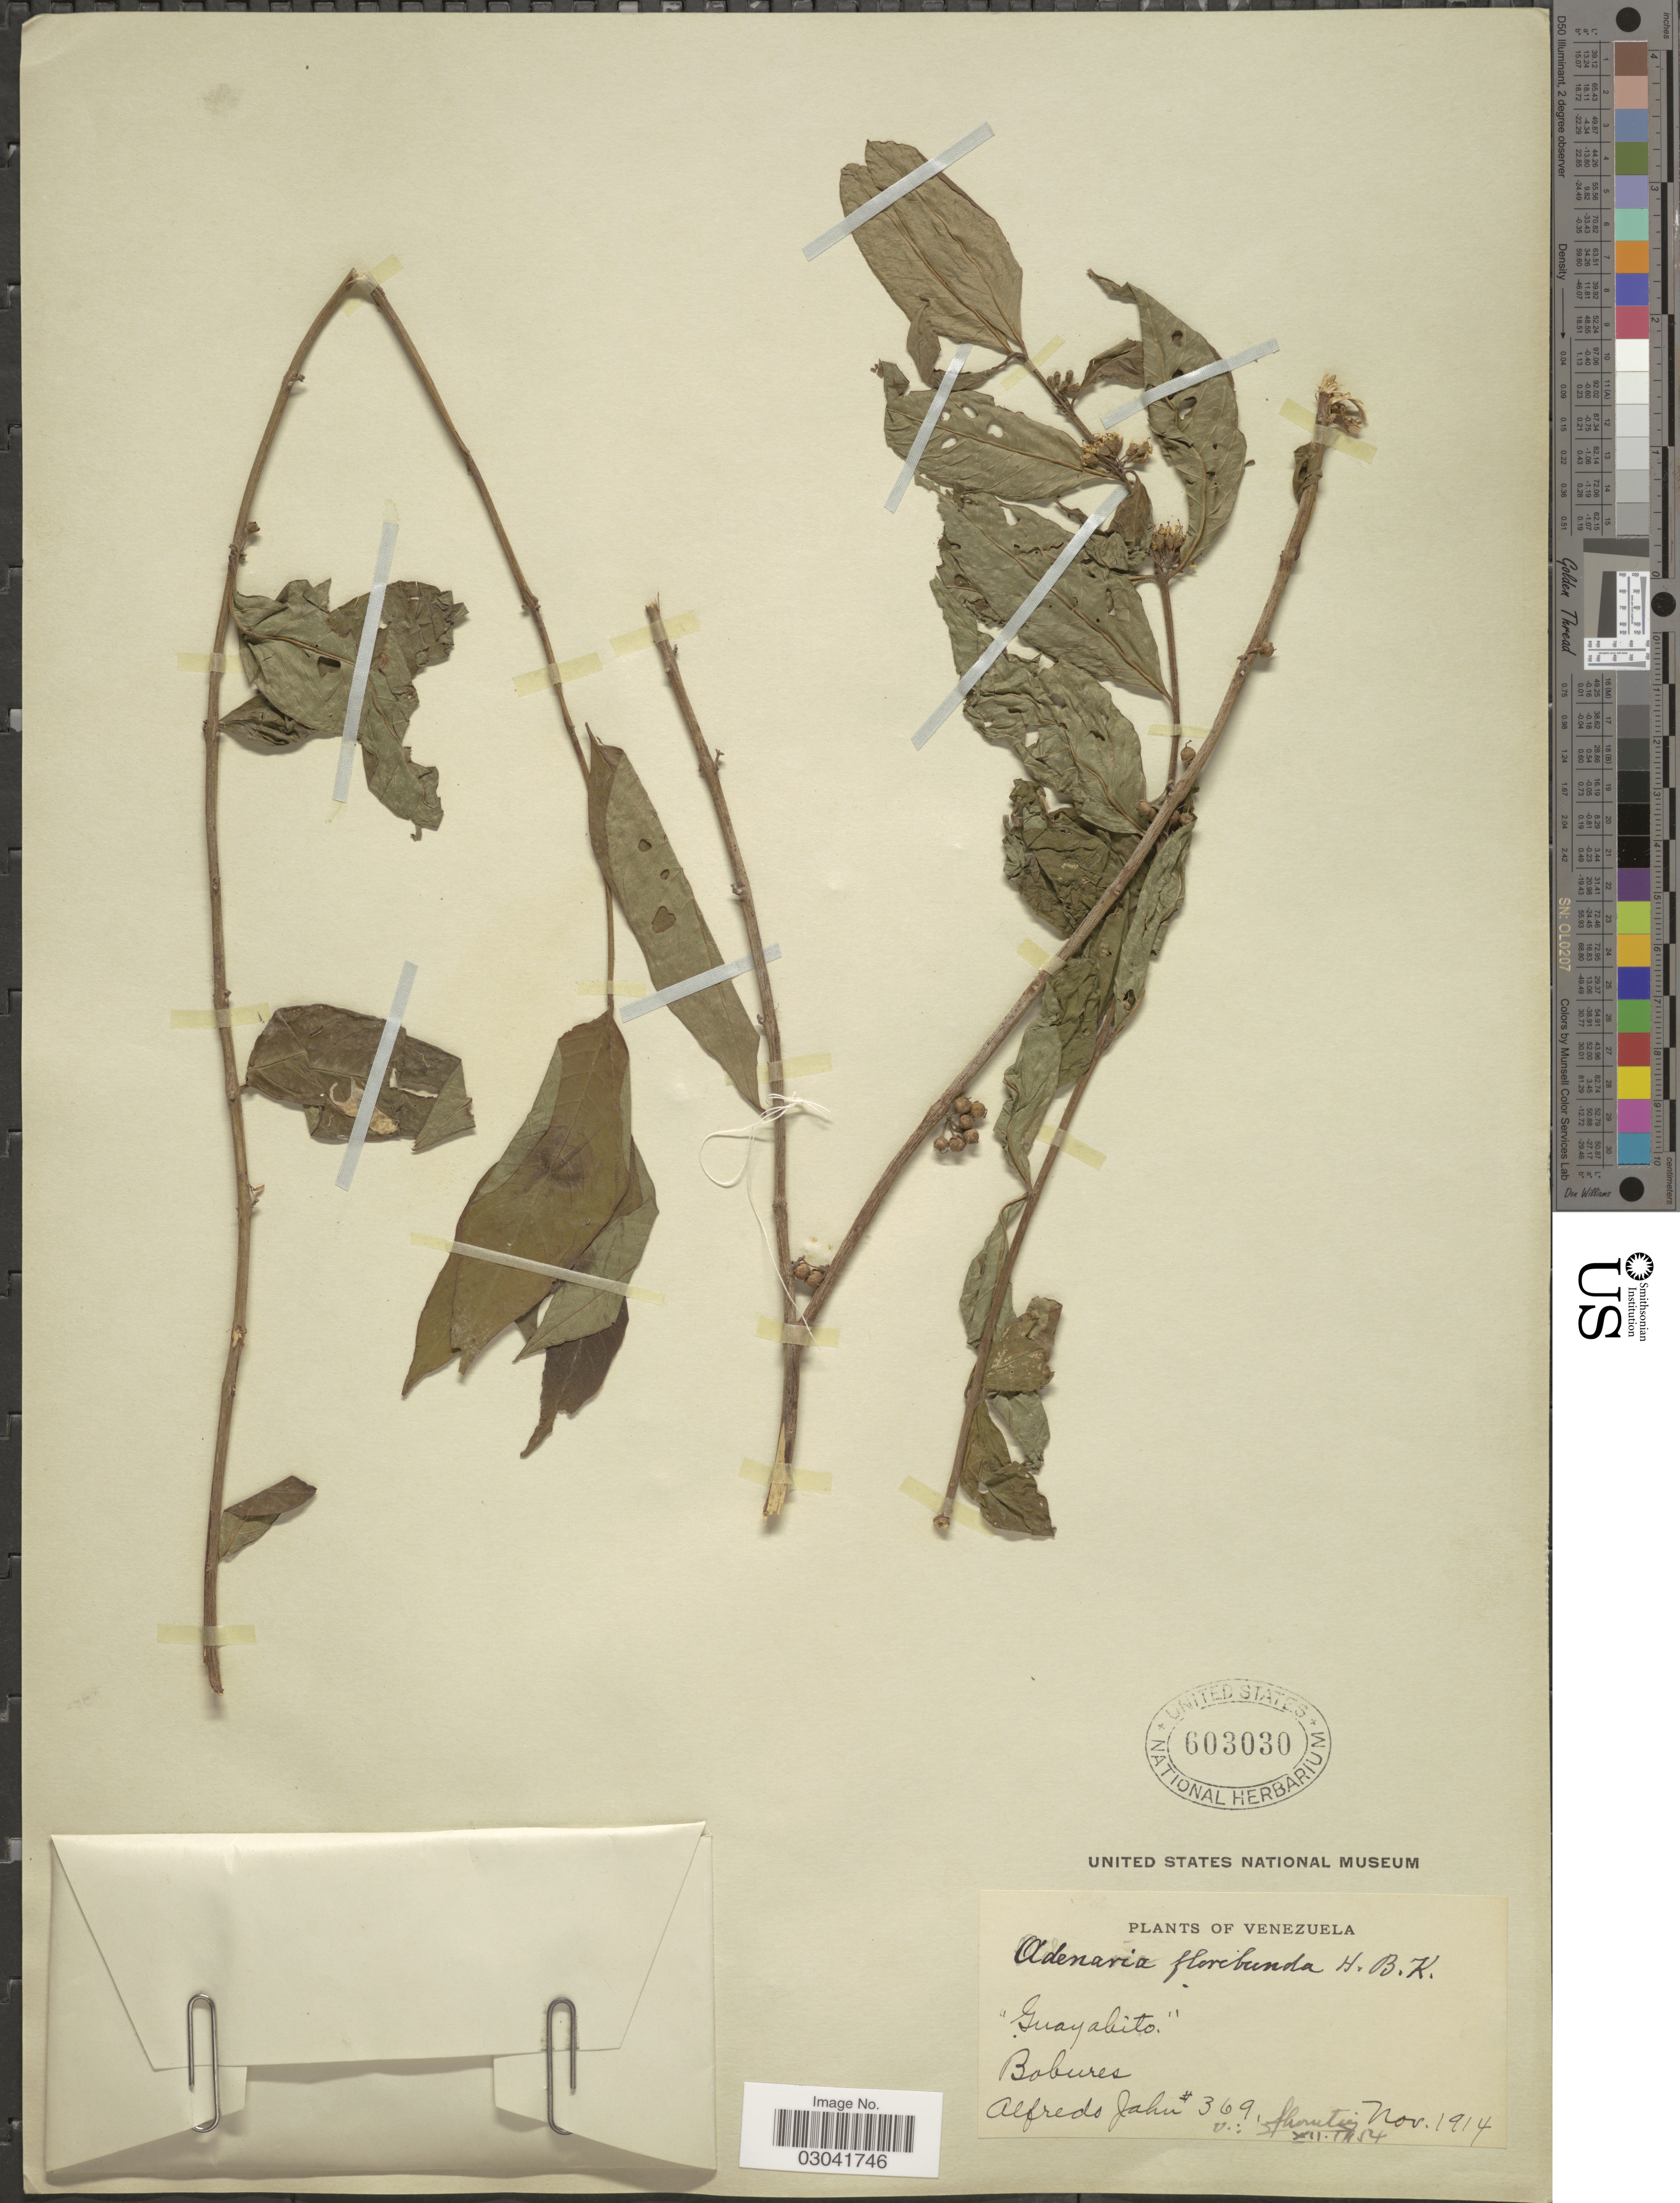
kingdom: Plantae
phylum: Tracheophyta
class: Magnoliopsida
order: Myrtales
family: Lythraceae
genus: Adenaria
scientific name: Adenaria floribunda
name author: Kunth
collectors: A. Jahn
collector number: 369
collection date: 1914-11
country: Venezuela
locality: Bobures.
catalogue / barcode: US 603030